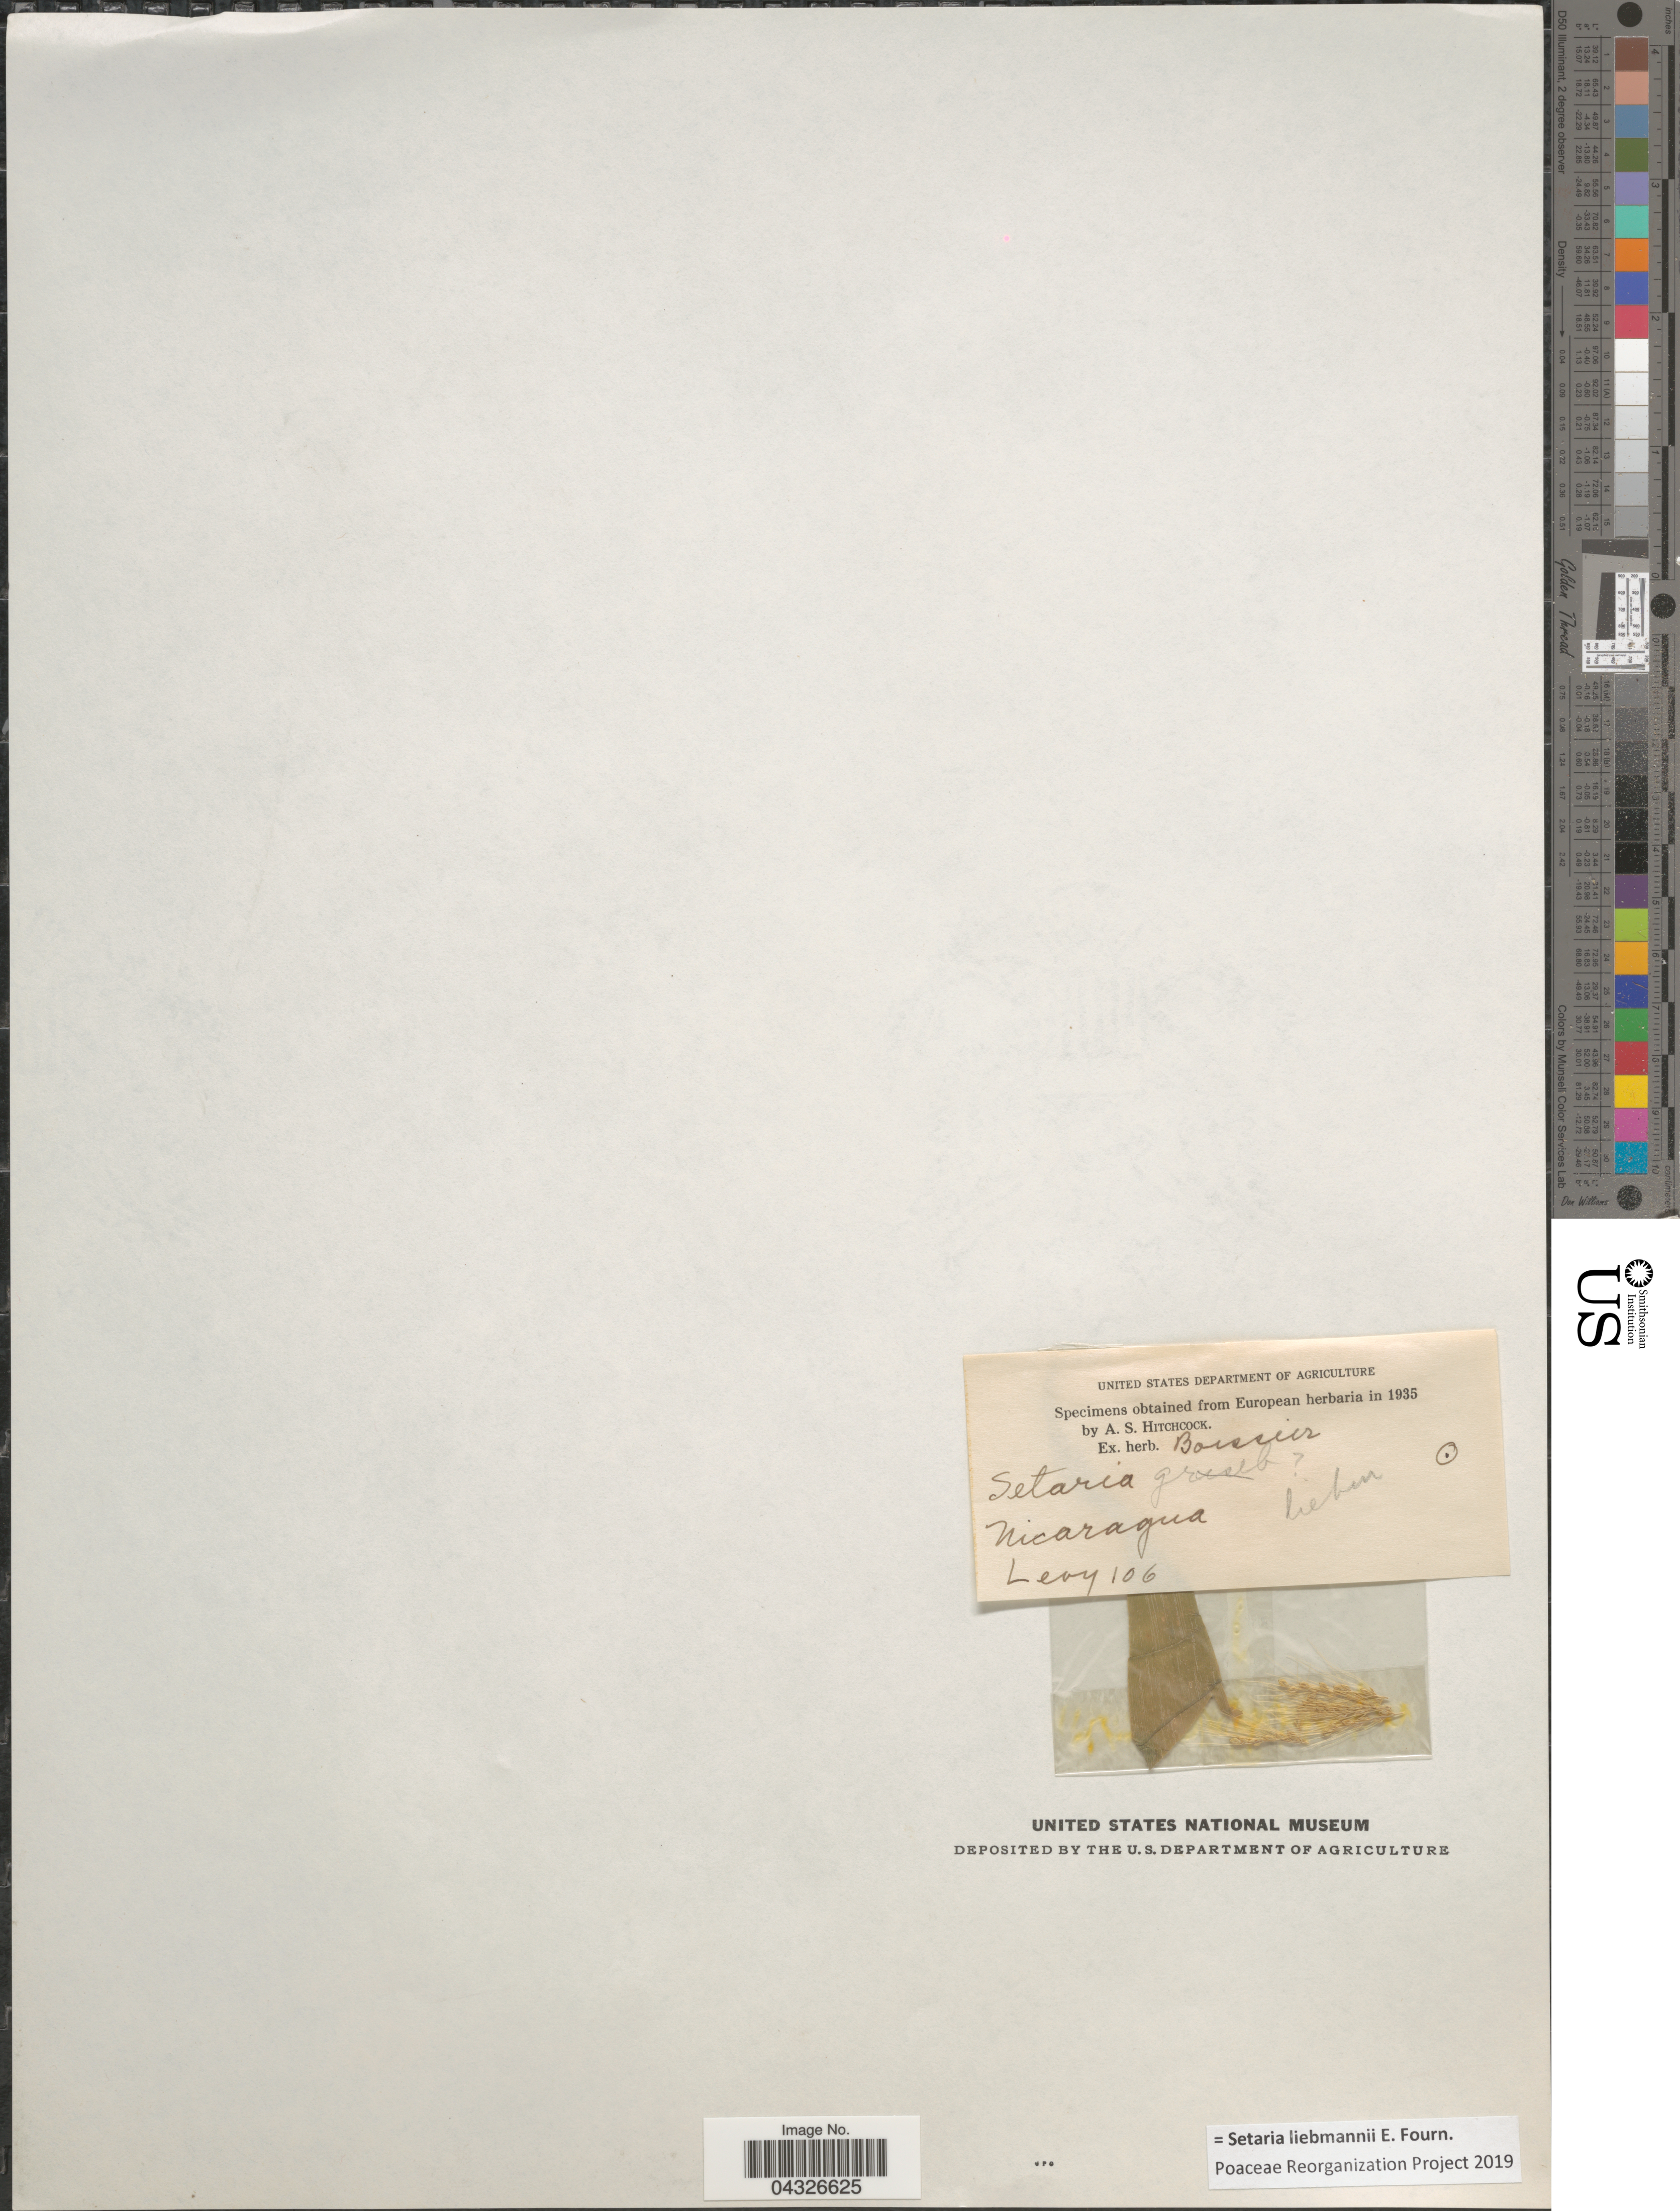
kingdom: Plantae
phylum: Tracheophyta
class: Liliopsida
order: Poales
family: Poaceae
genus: Setaria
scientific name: Setaria liebmannii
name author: E. Fourn.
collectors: -. Levy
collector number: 106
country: Nicaragua